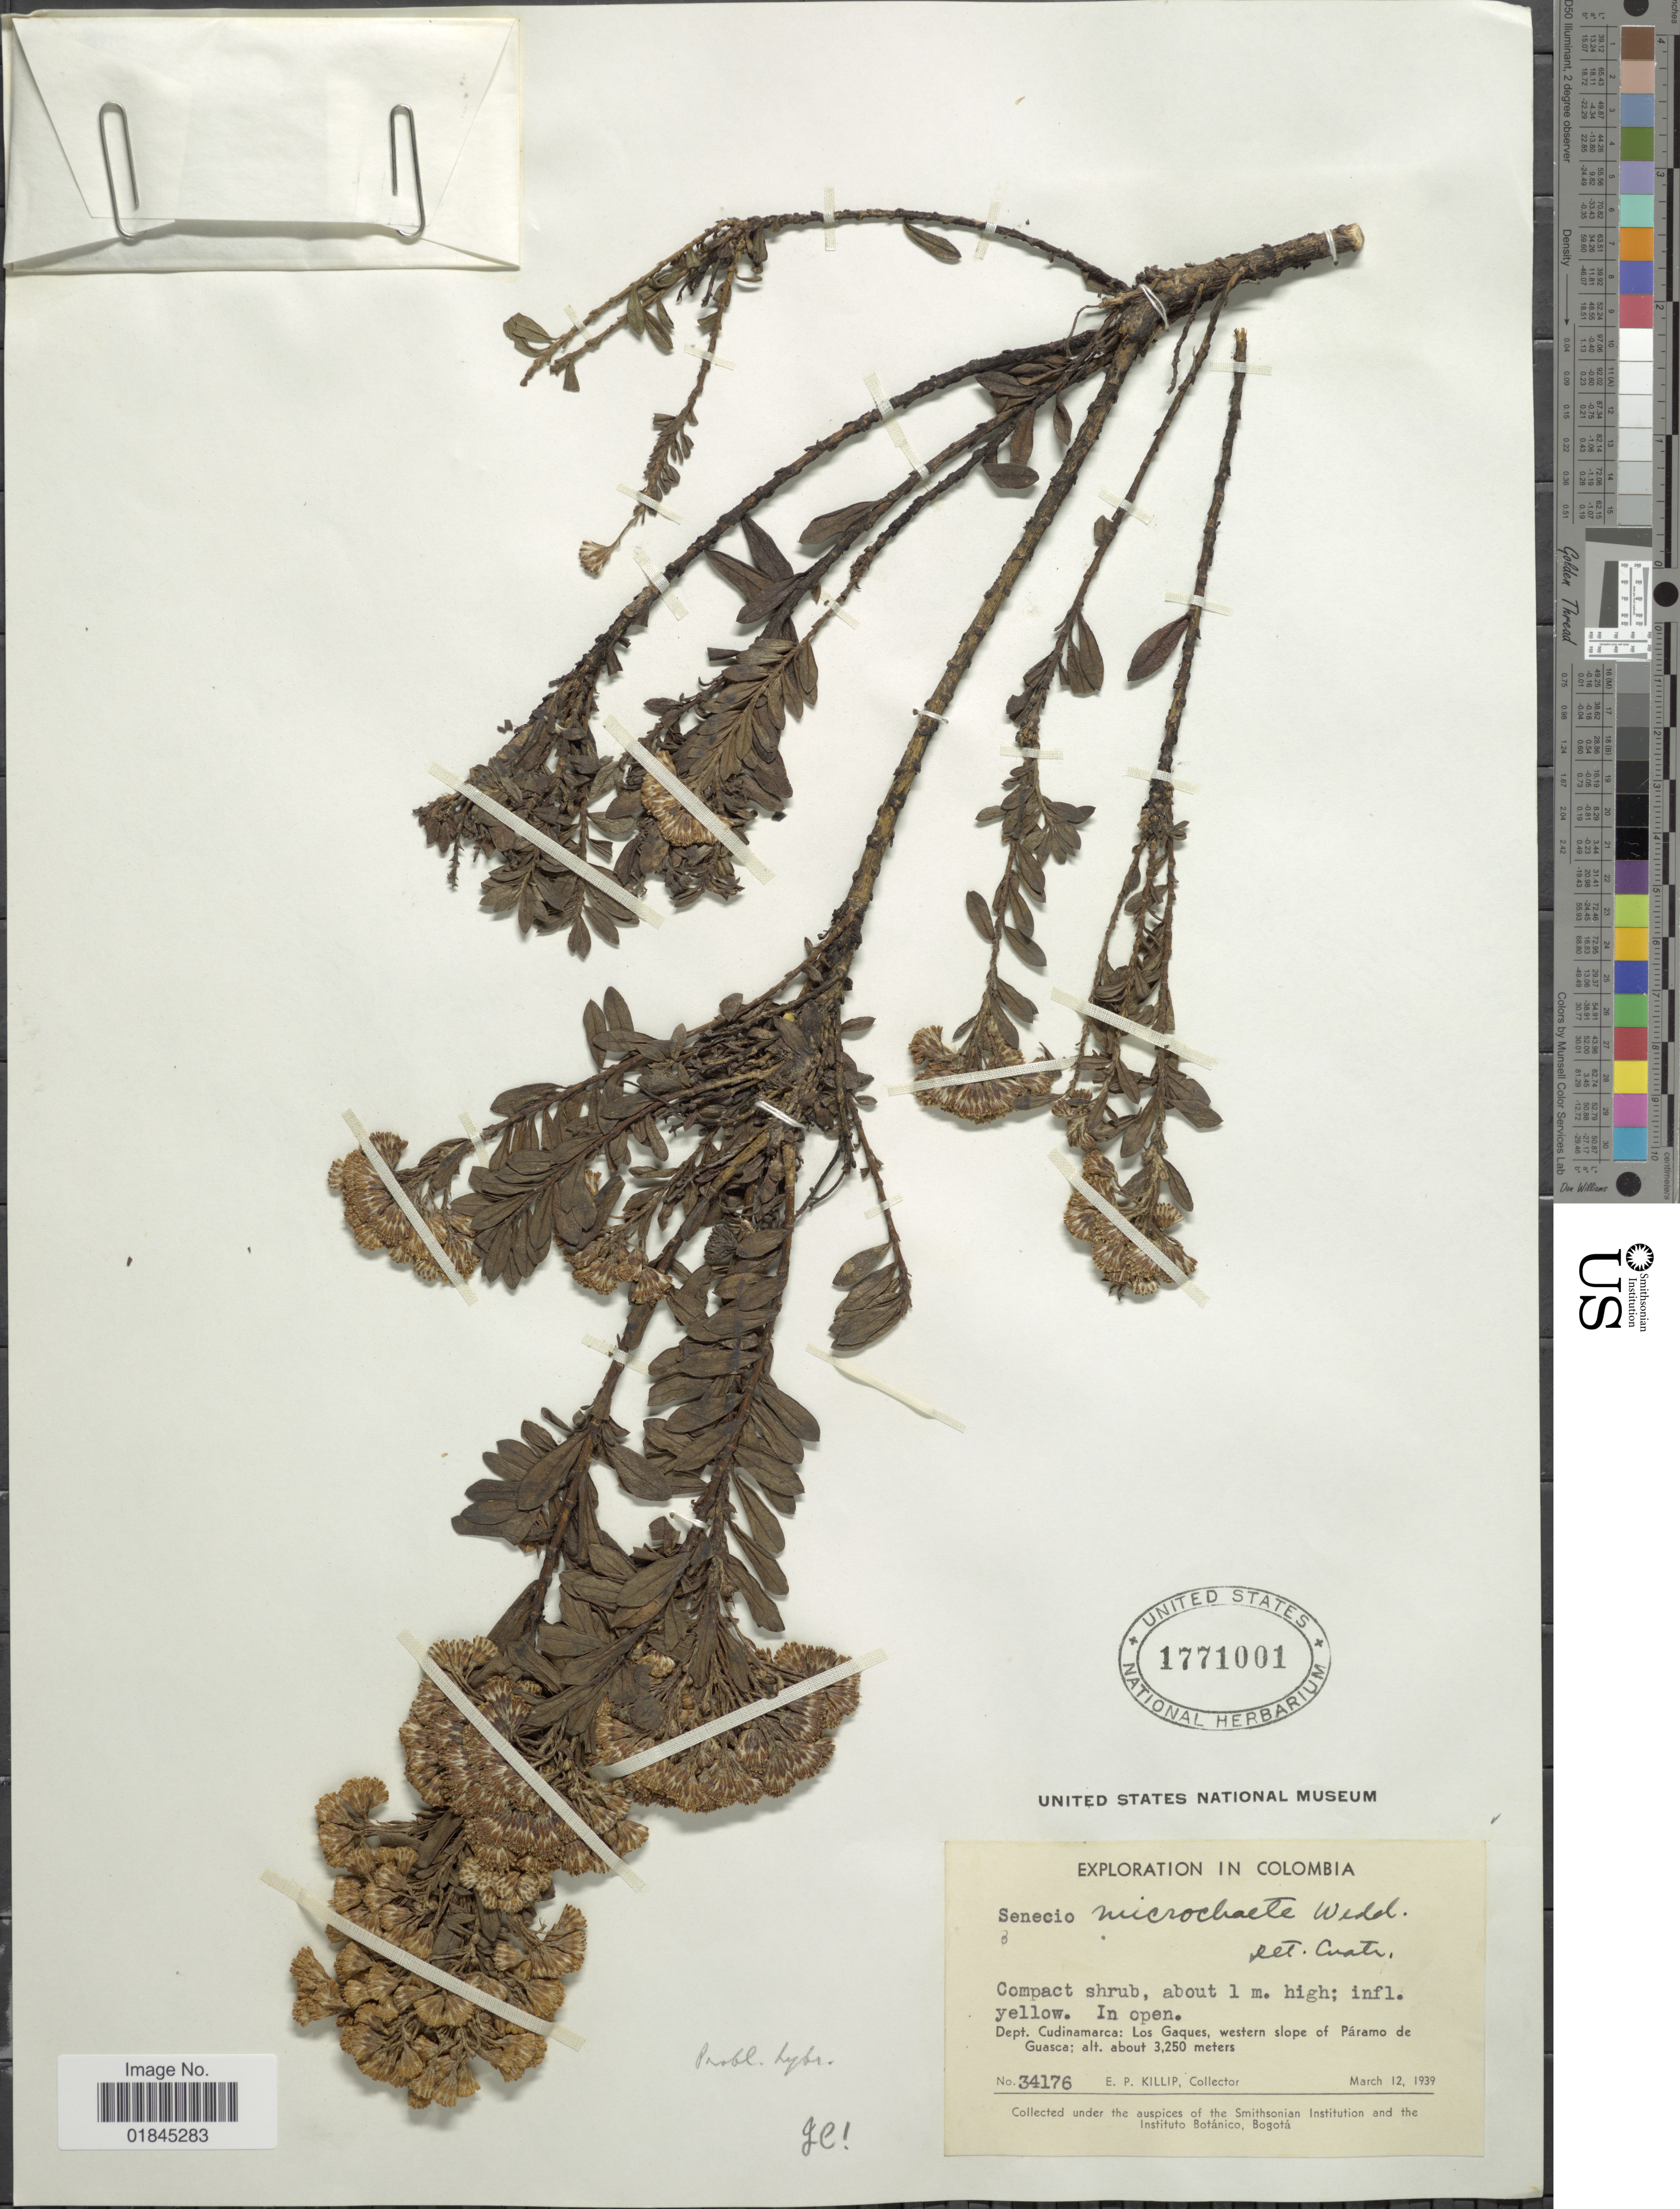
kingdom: Plantae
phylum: Tracheophyta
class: Magnoliopsida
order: Asterales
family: Asteraceae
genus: Pentacalia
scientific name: Pentacalia corymbosa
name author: (Benth.) Cuatrec.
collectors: E. P. Killip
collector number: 34176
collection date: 1939-03-12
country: Colombia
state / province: Cundinamarca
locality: Dept. Cundinamarca: Los Gaques, western slope of Páramo de Guasca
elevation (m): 3250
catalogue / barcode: US 1771001